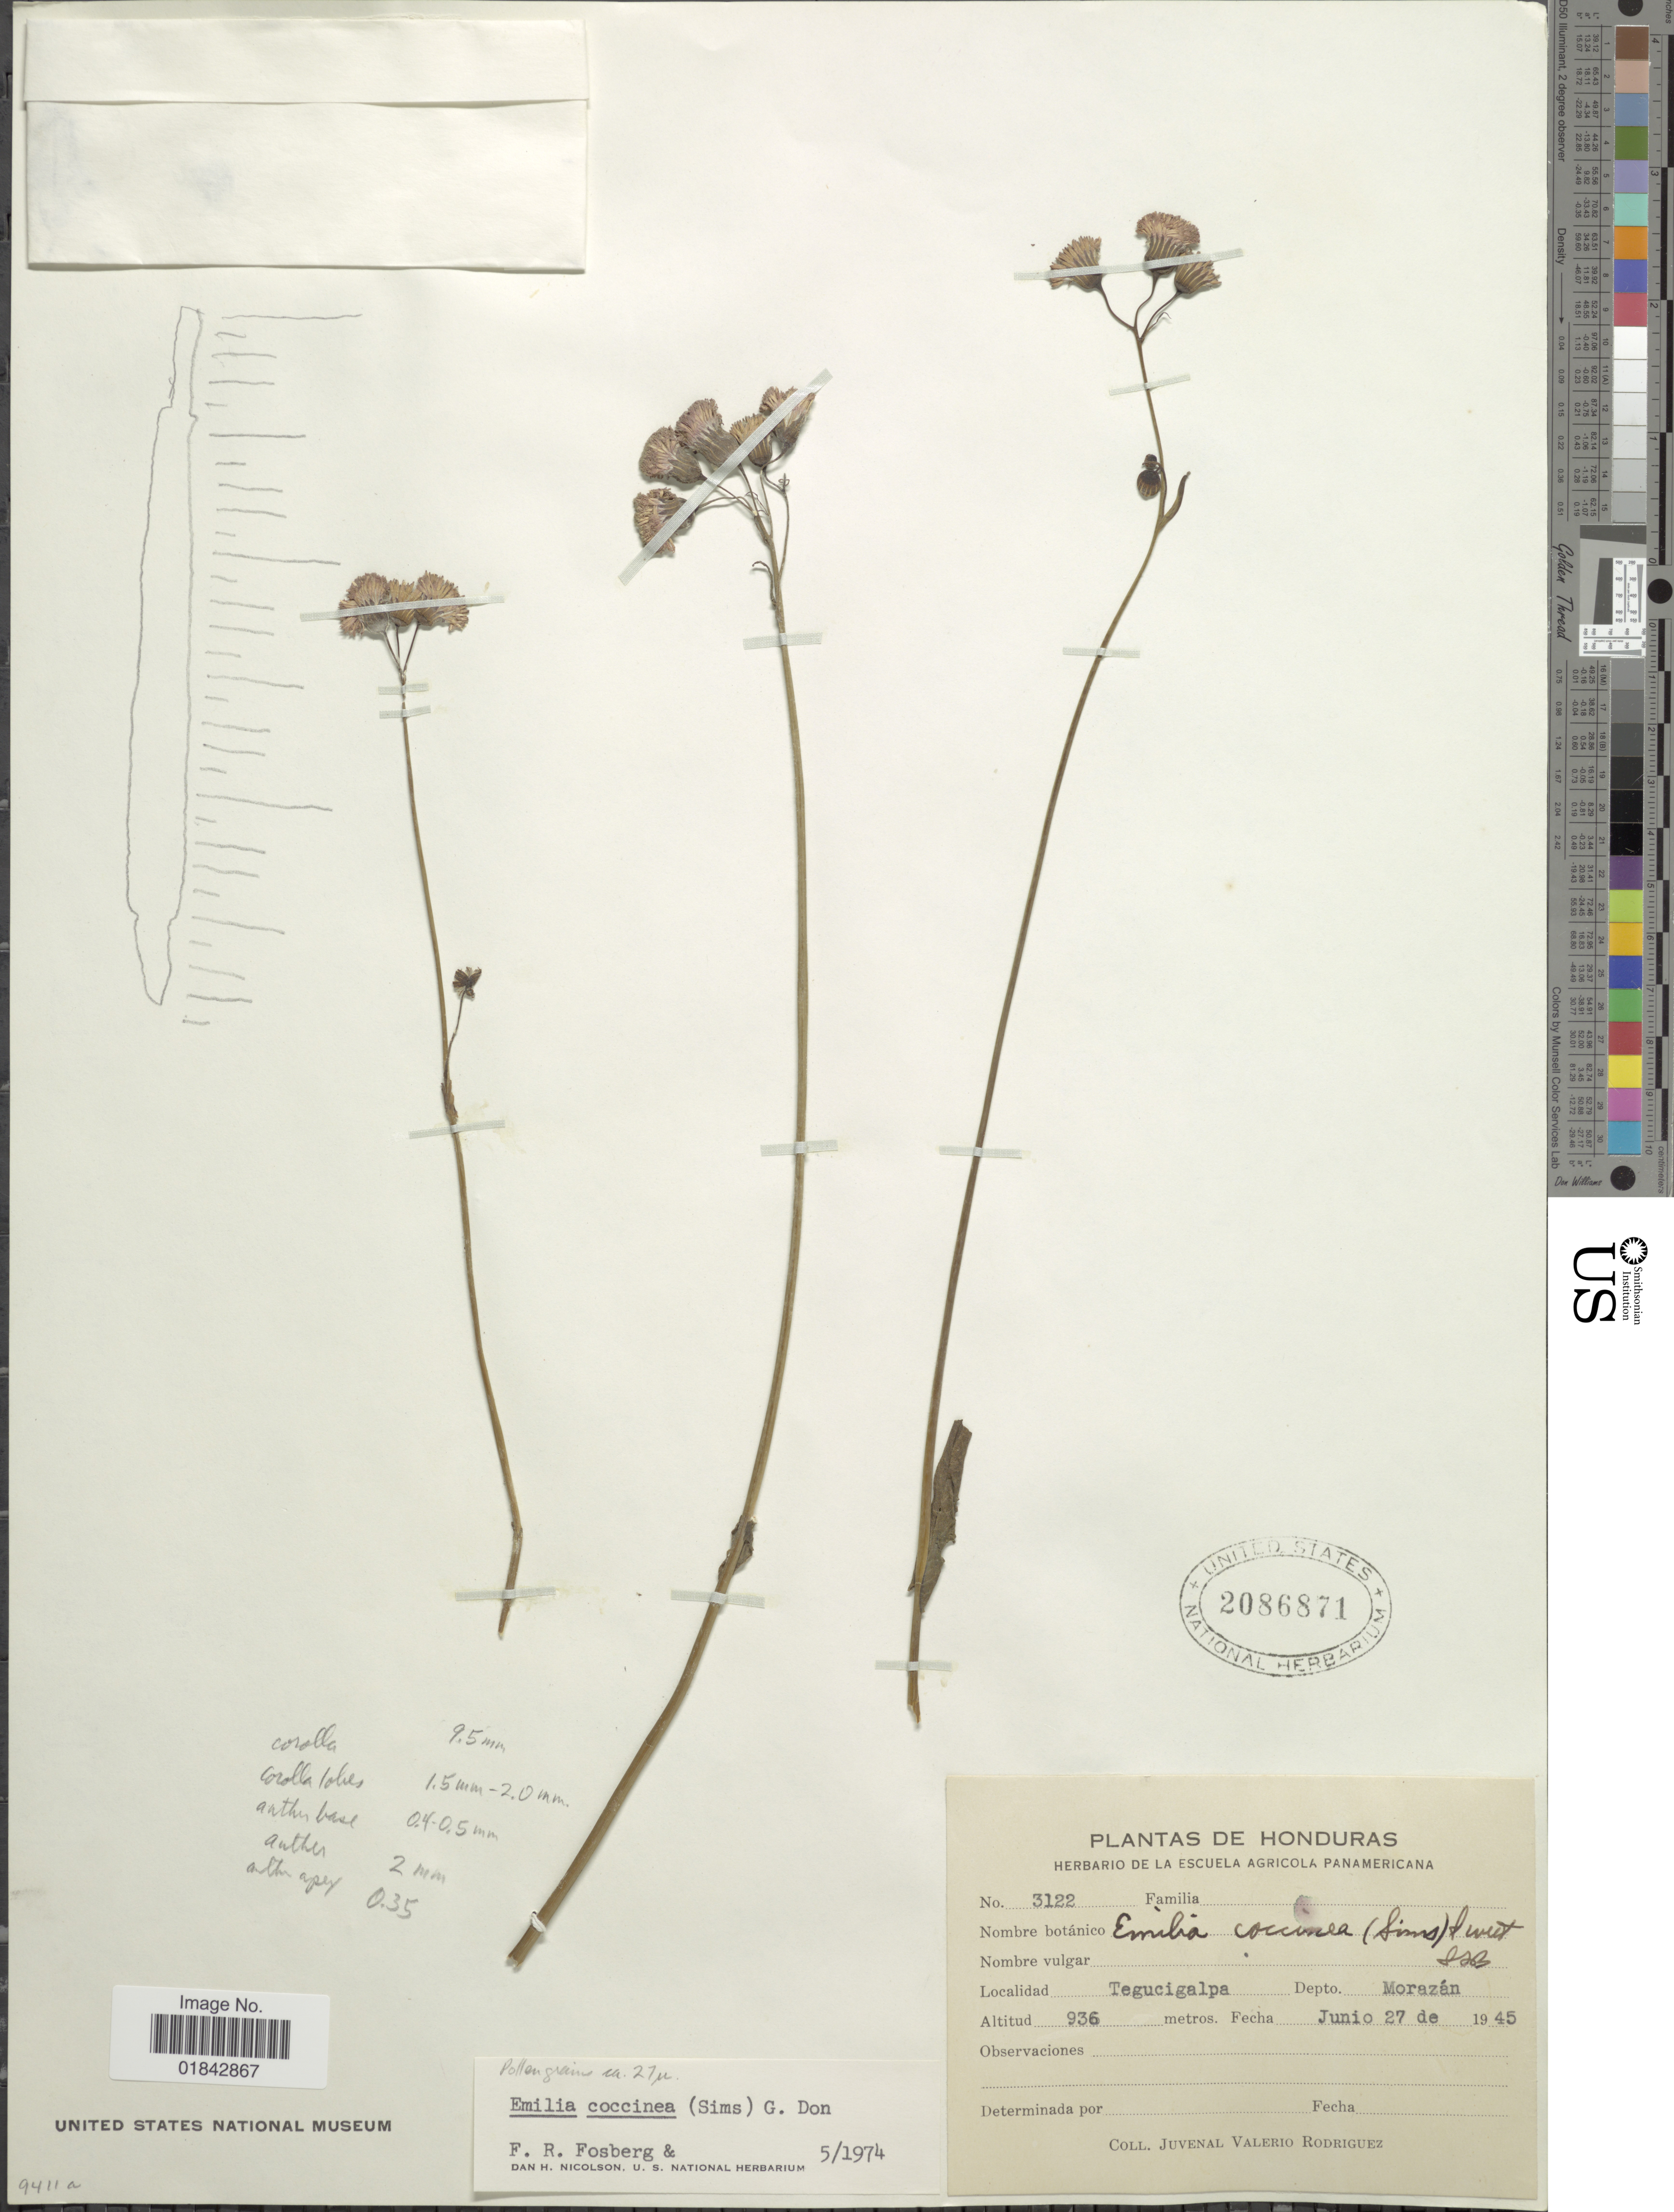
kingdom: Plantae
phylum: Tracheophyta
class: Magnoliopsida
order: Asterales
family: Asteraceae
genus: Emilia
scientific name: Emilia coccinea (Sims) Sweet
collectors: J. Rodriguez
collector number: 3122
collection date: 1945-06-27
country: Honduras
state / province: Fco. Morazán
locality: Tegucigalpa, dpto. Morazán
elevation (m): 963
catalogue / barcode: US 2086871